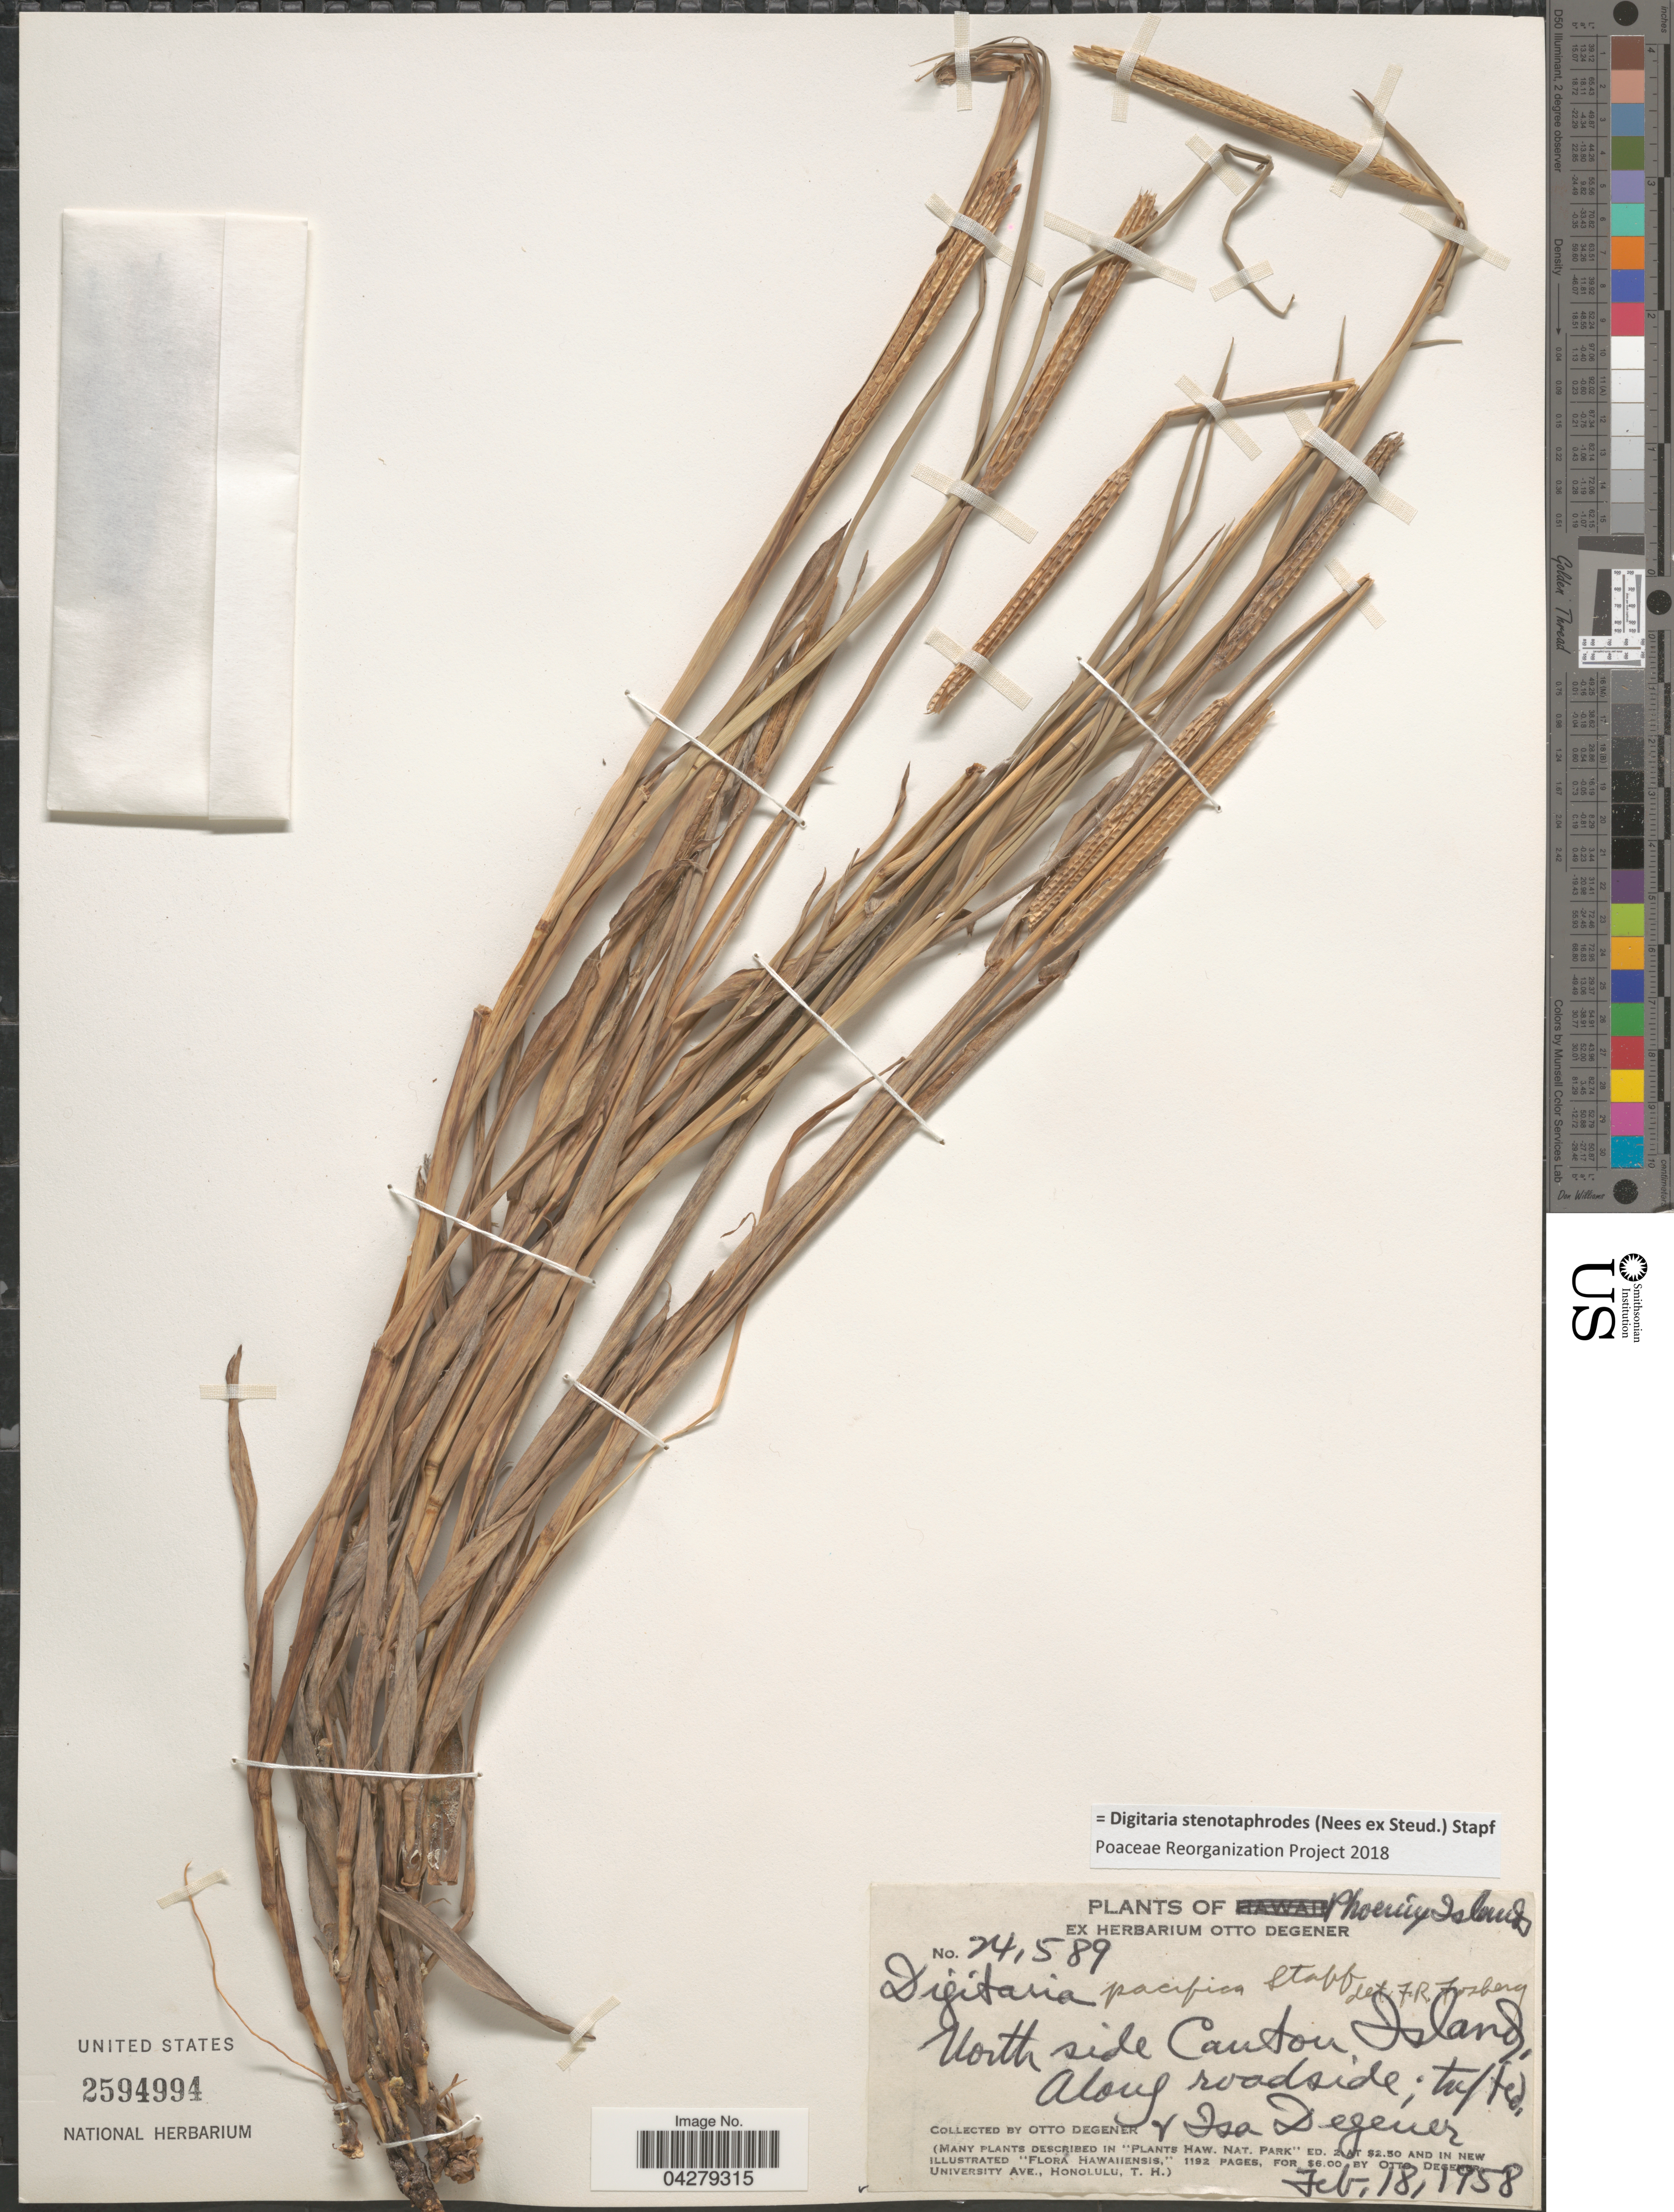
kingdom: Plantae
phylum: Tracheophyta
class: Liliopsida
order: Poales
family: Poaceae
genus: Digitaria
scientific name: Digitaria stenotaphrodes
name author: (Steud.) Stapf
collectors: O. Degener & I. Degener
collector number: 24589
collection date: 1958-02-18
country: Kiribati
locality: Phoenix Islands. North side Canton Island. Along roadside.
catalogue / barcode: US 2594994